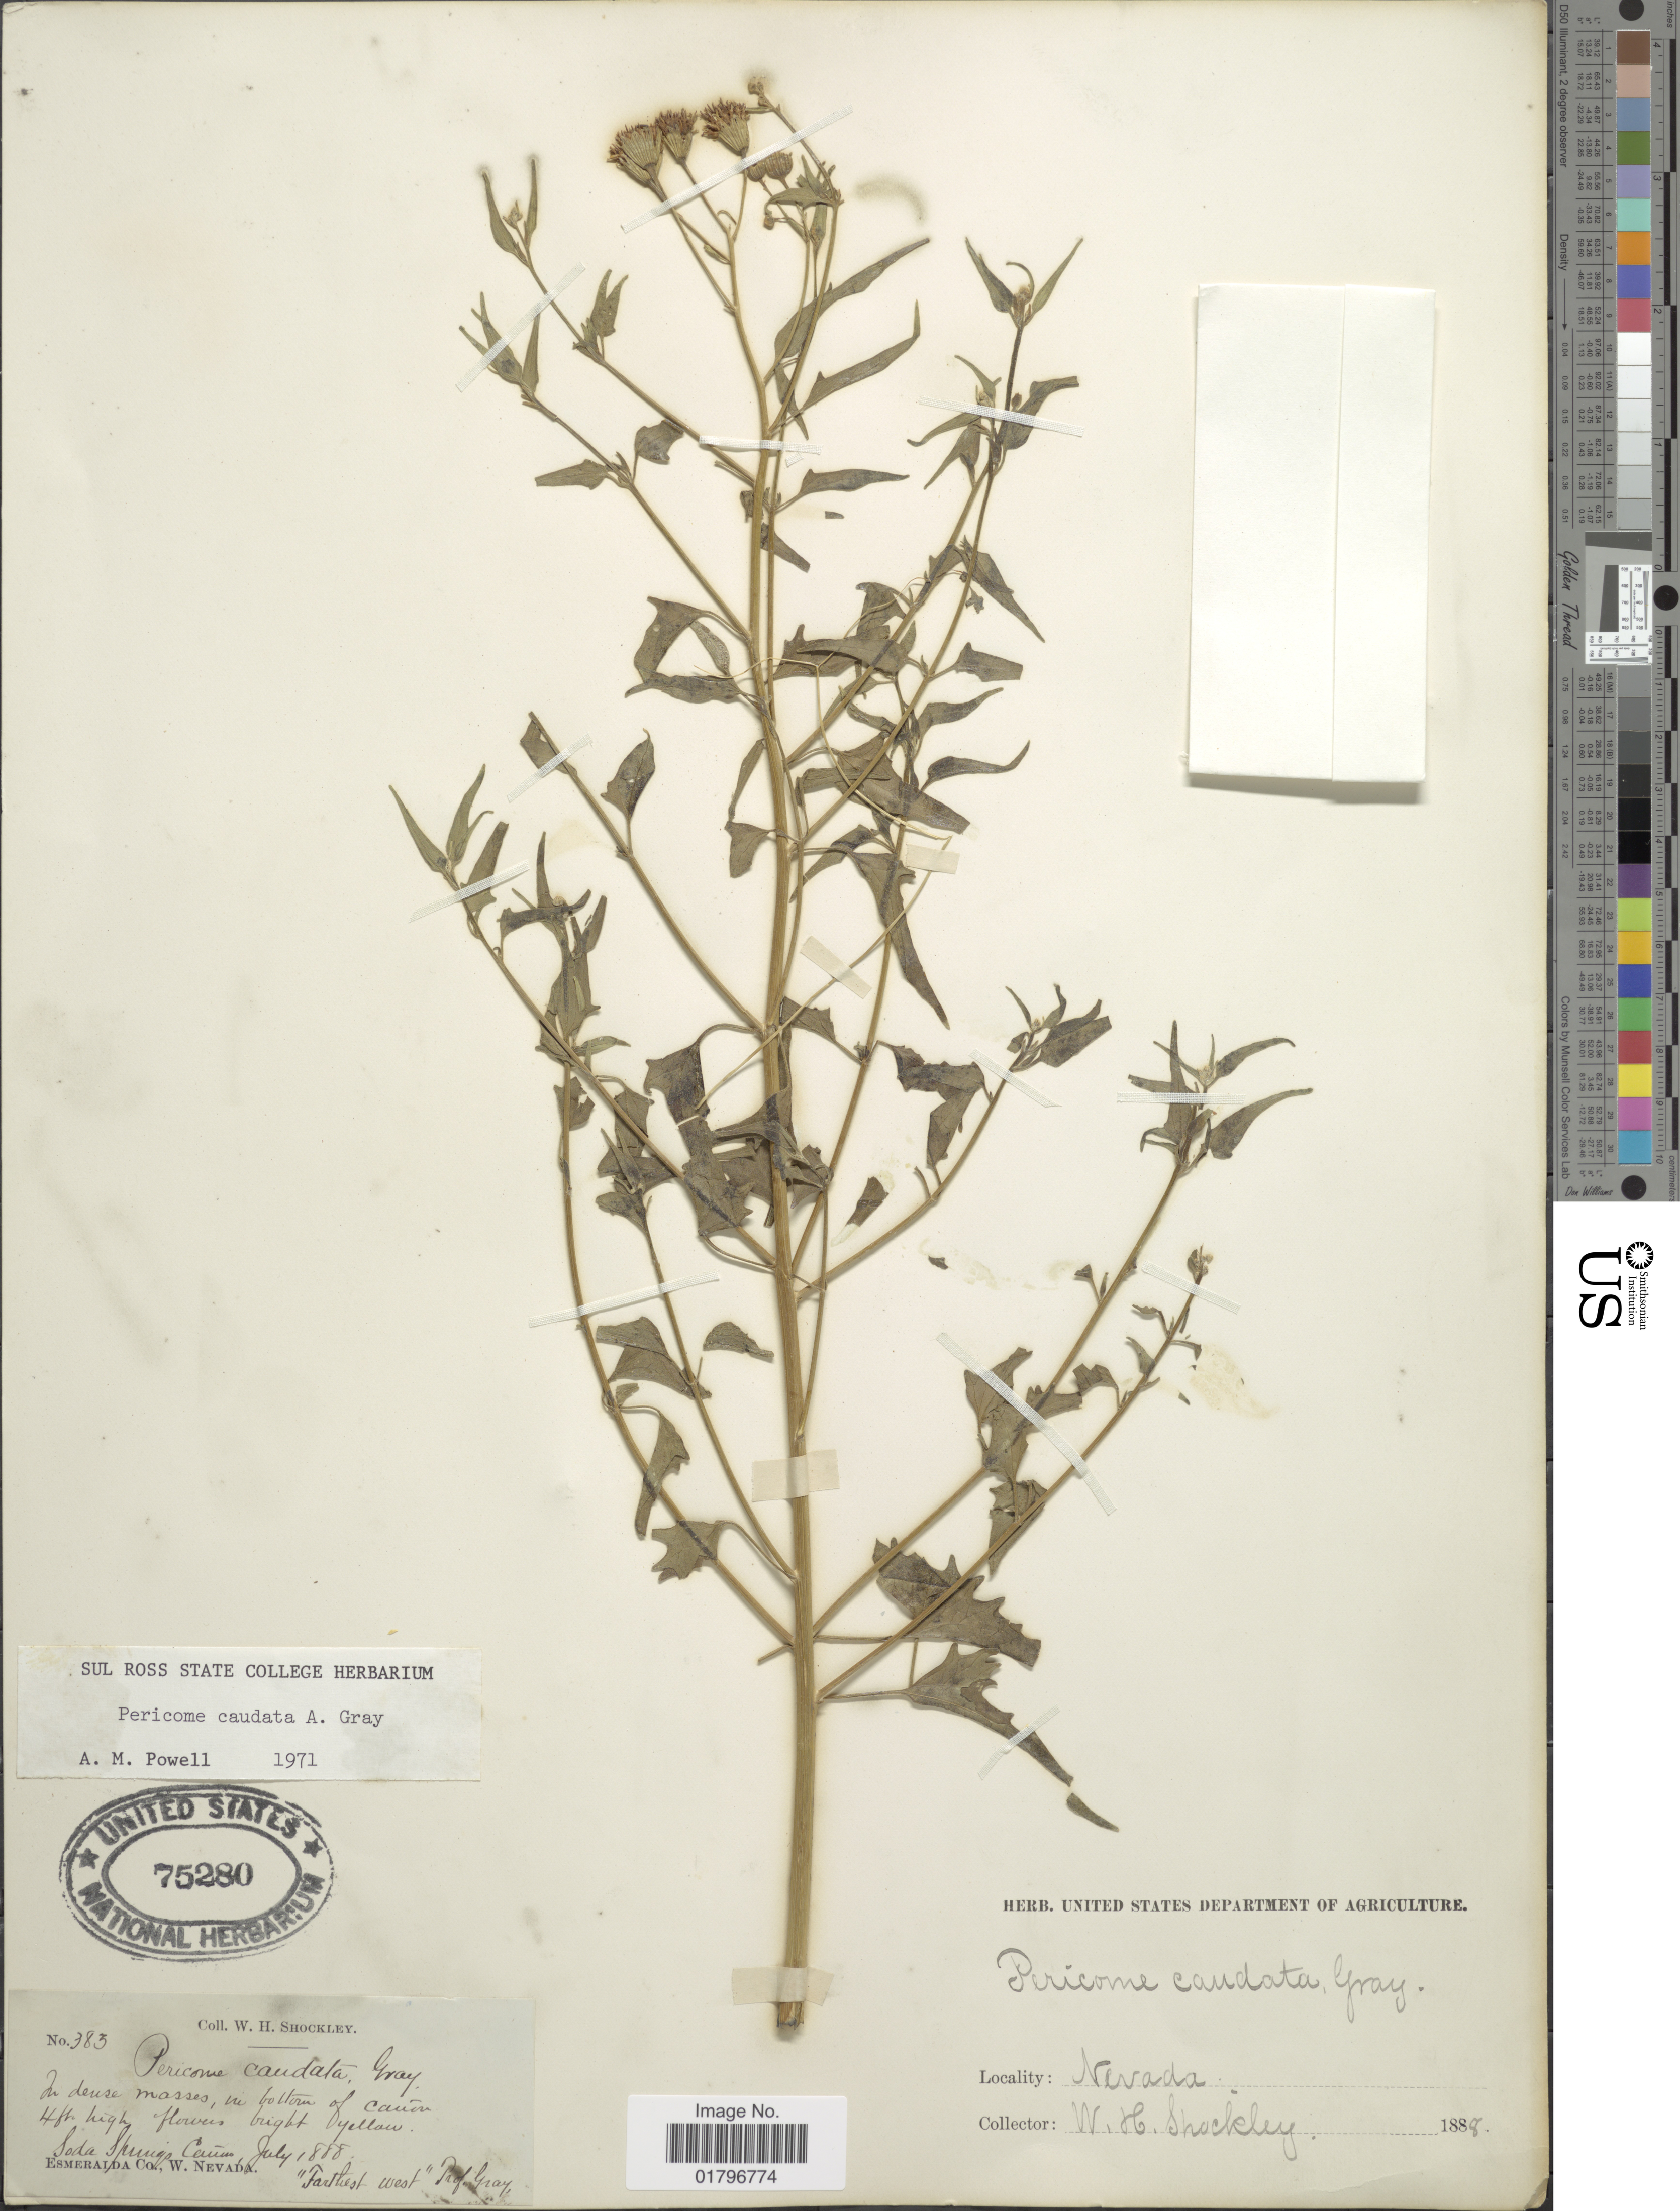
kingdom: Plantae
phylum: Tracheophyta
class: Magnoliopsida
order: Asterales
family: Asteraceae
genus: Pericome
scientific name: Pericome caudata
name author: A. Gray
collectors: W. Shockley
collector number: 383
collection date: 1888-07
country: United States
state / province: Nevada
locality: In dense masses, in bottom of cañon. Soda Springs Cañon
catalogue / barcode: US 75280